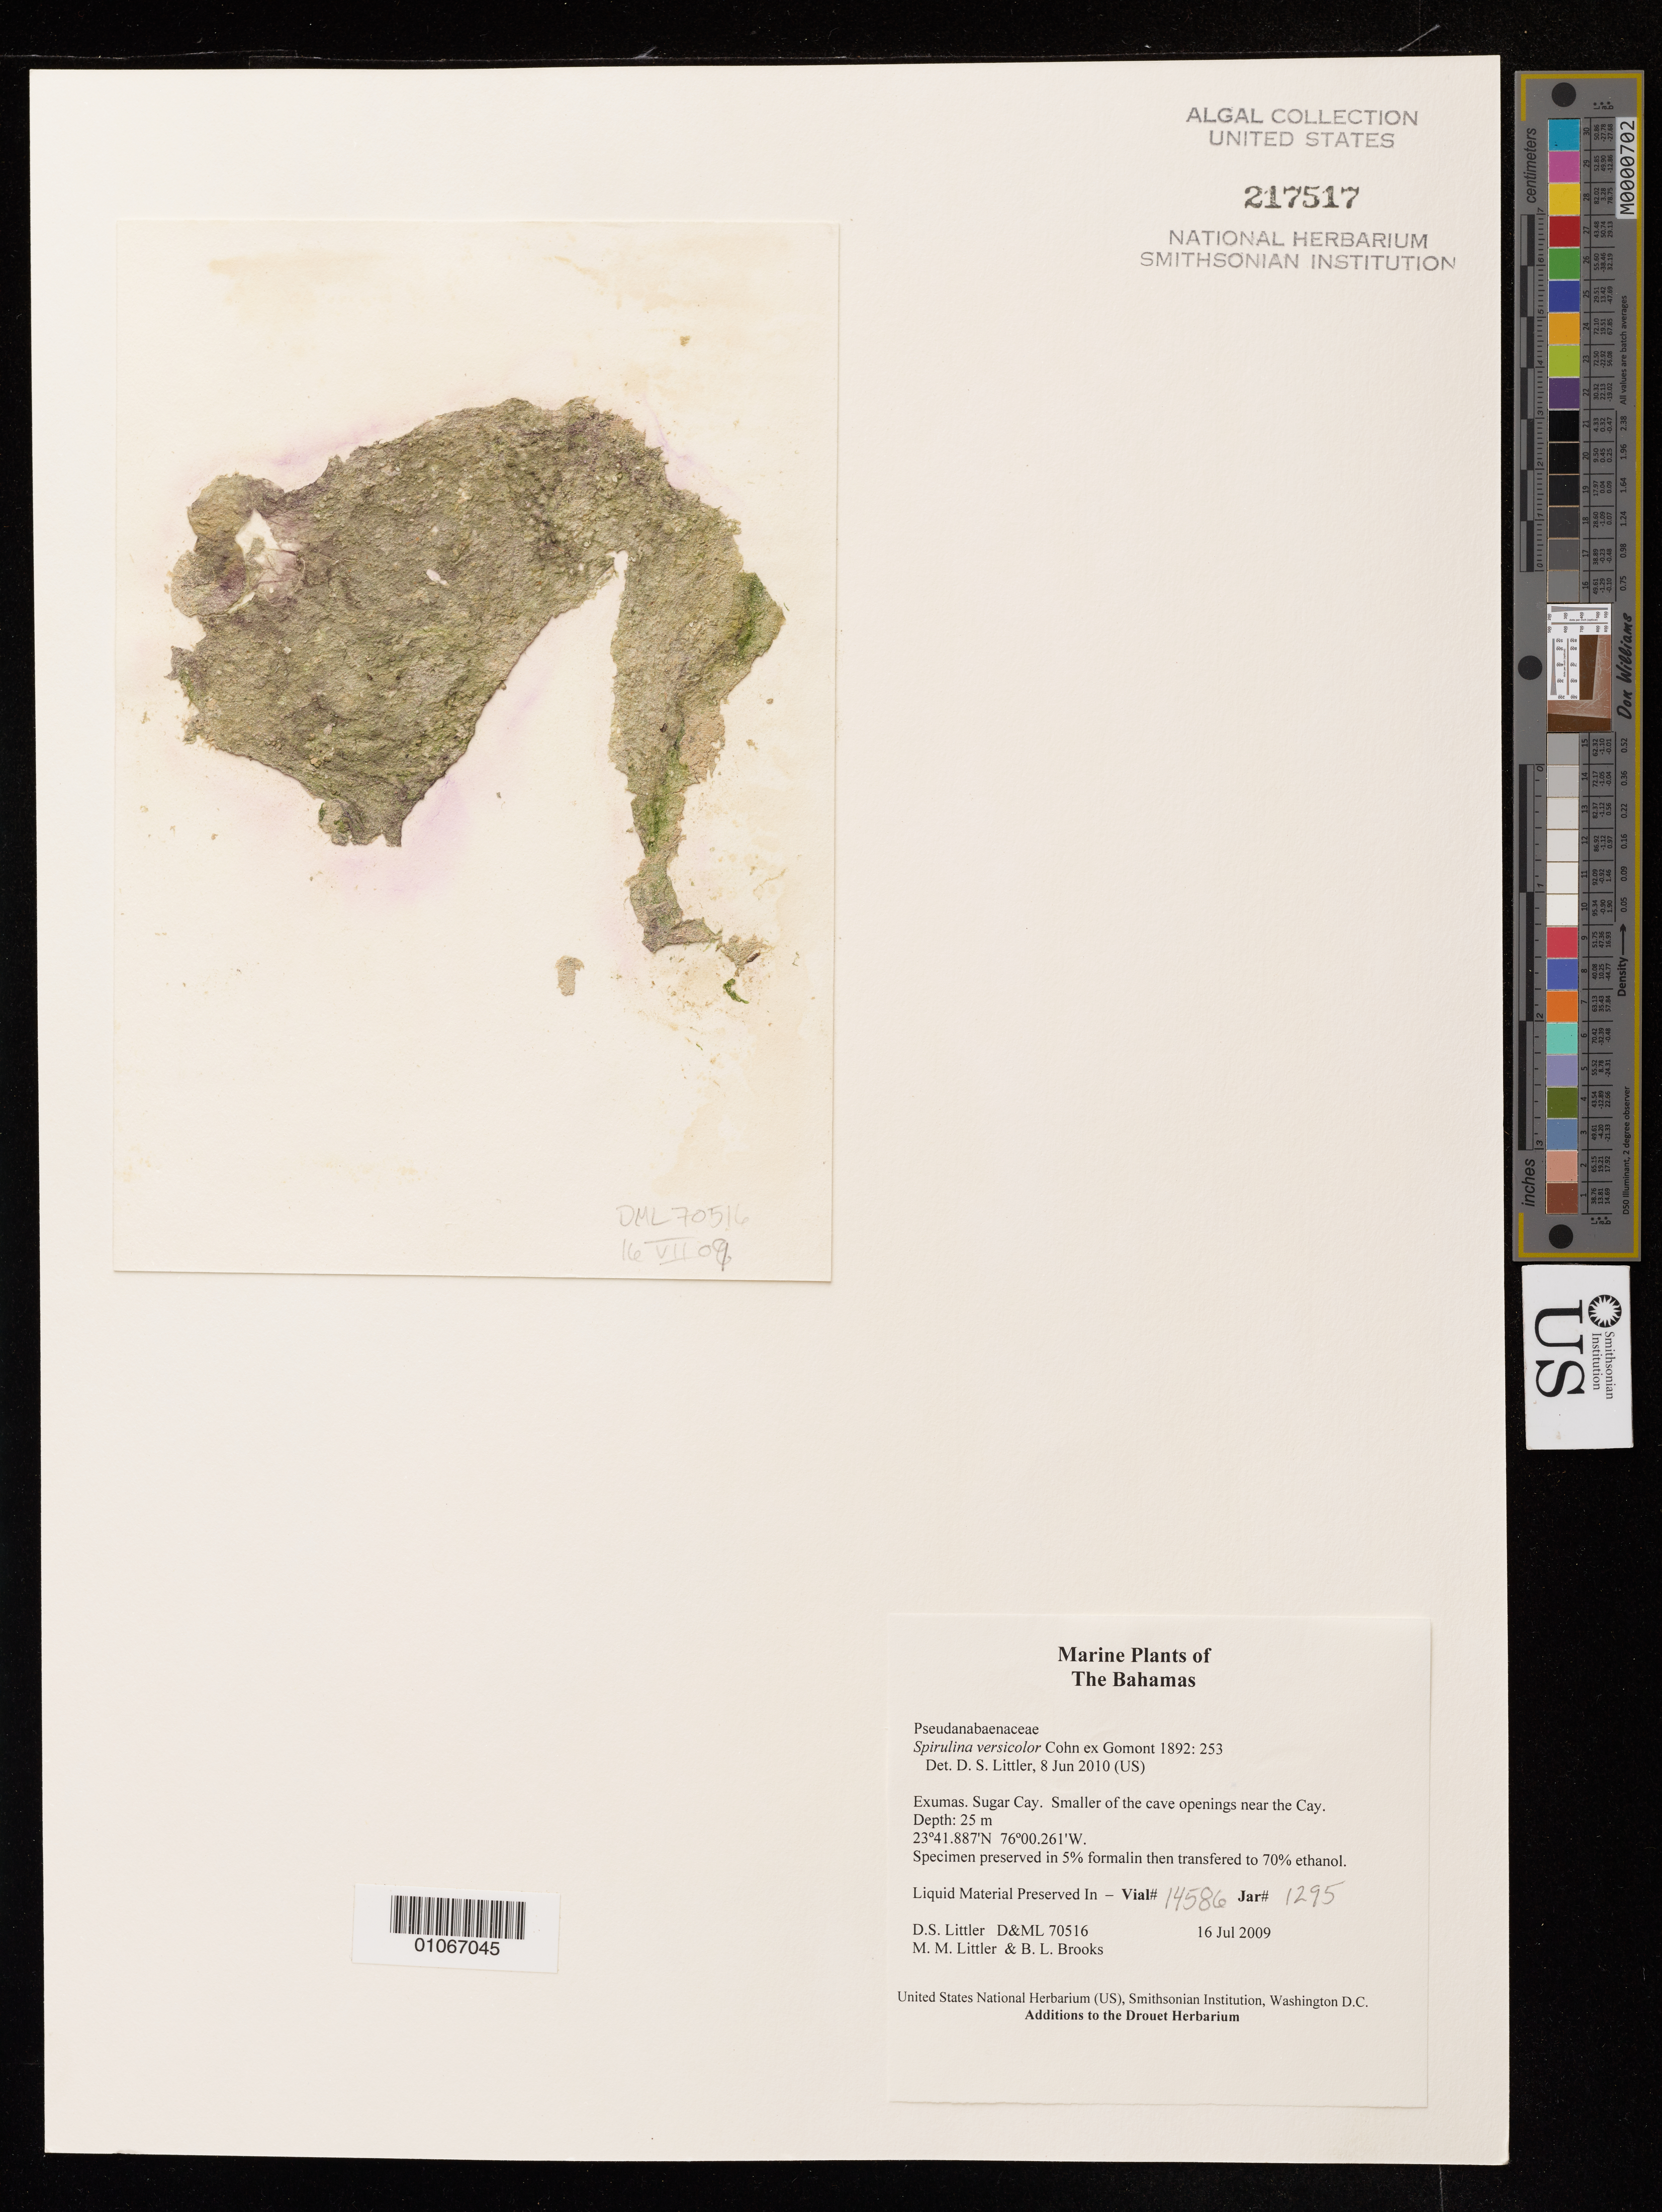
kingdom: Bacteria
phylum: Cyanobacteria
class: Cyanobacteriia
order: Cyanobacteriales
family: Spirulinaceae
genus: Spirulina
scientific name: Spirulina versicolor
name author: Cohn in Rabenh.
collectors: D. S. Littler, M. M. Littler & B. Brooks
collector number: D&ML 70516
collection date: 2009-07-16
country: Bahamas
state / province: Exuma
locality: Sugar Cay. Smaller of the cave openings near the Cay.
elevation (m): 25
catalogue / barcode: US 217517